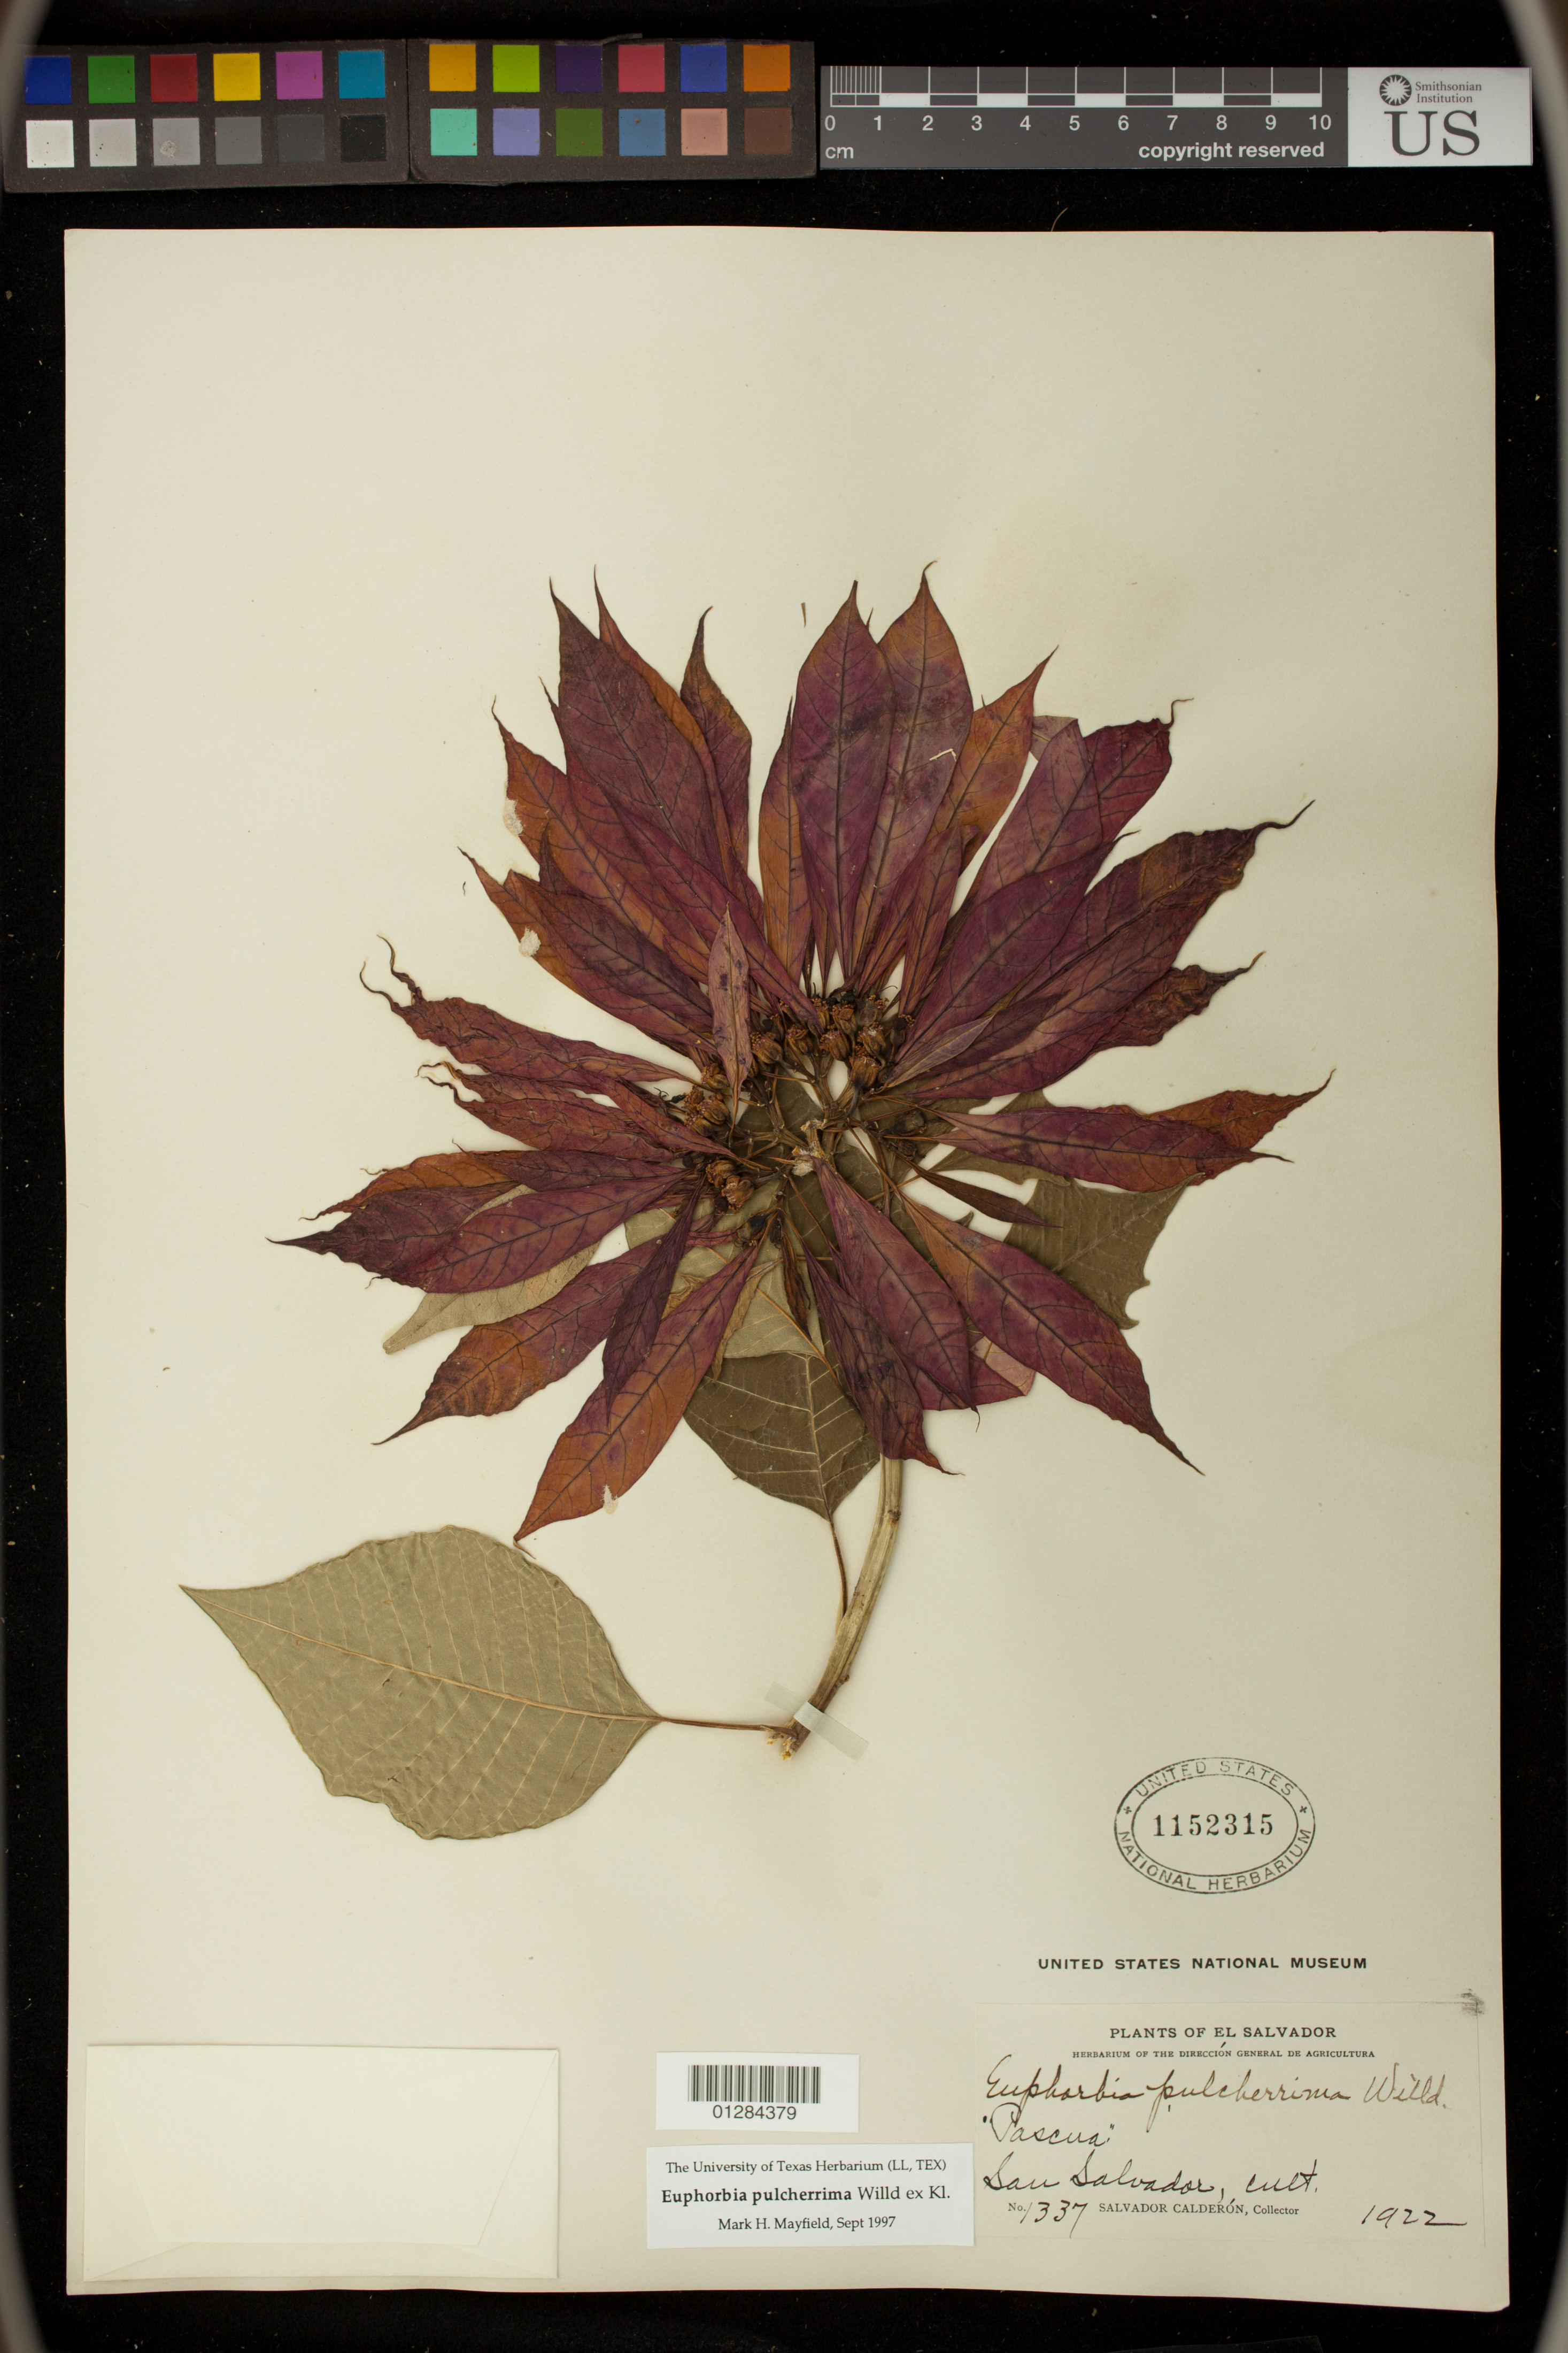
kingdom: Plantae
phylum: Tracheophyta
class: Magnoliopsida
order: Malpighiales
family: Euphorbiaceae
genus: Euphorbia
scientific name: Euphorbia pulcherrima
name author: Willd. ex Klotzsch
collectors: S. Calderón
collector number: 1337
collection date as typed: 1922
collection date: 1922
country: El Salvador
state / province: San Salvador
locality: La cebadilla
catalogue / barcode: US 1152315